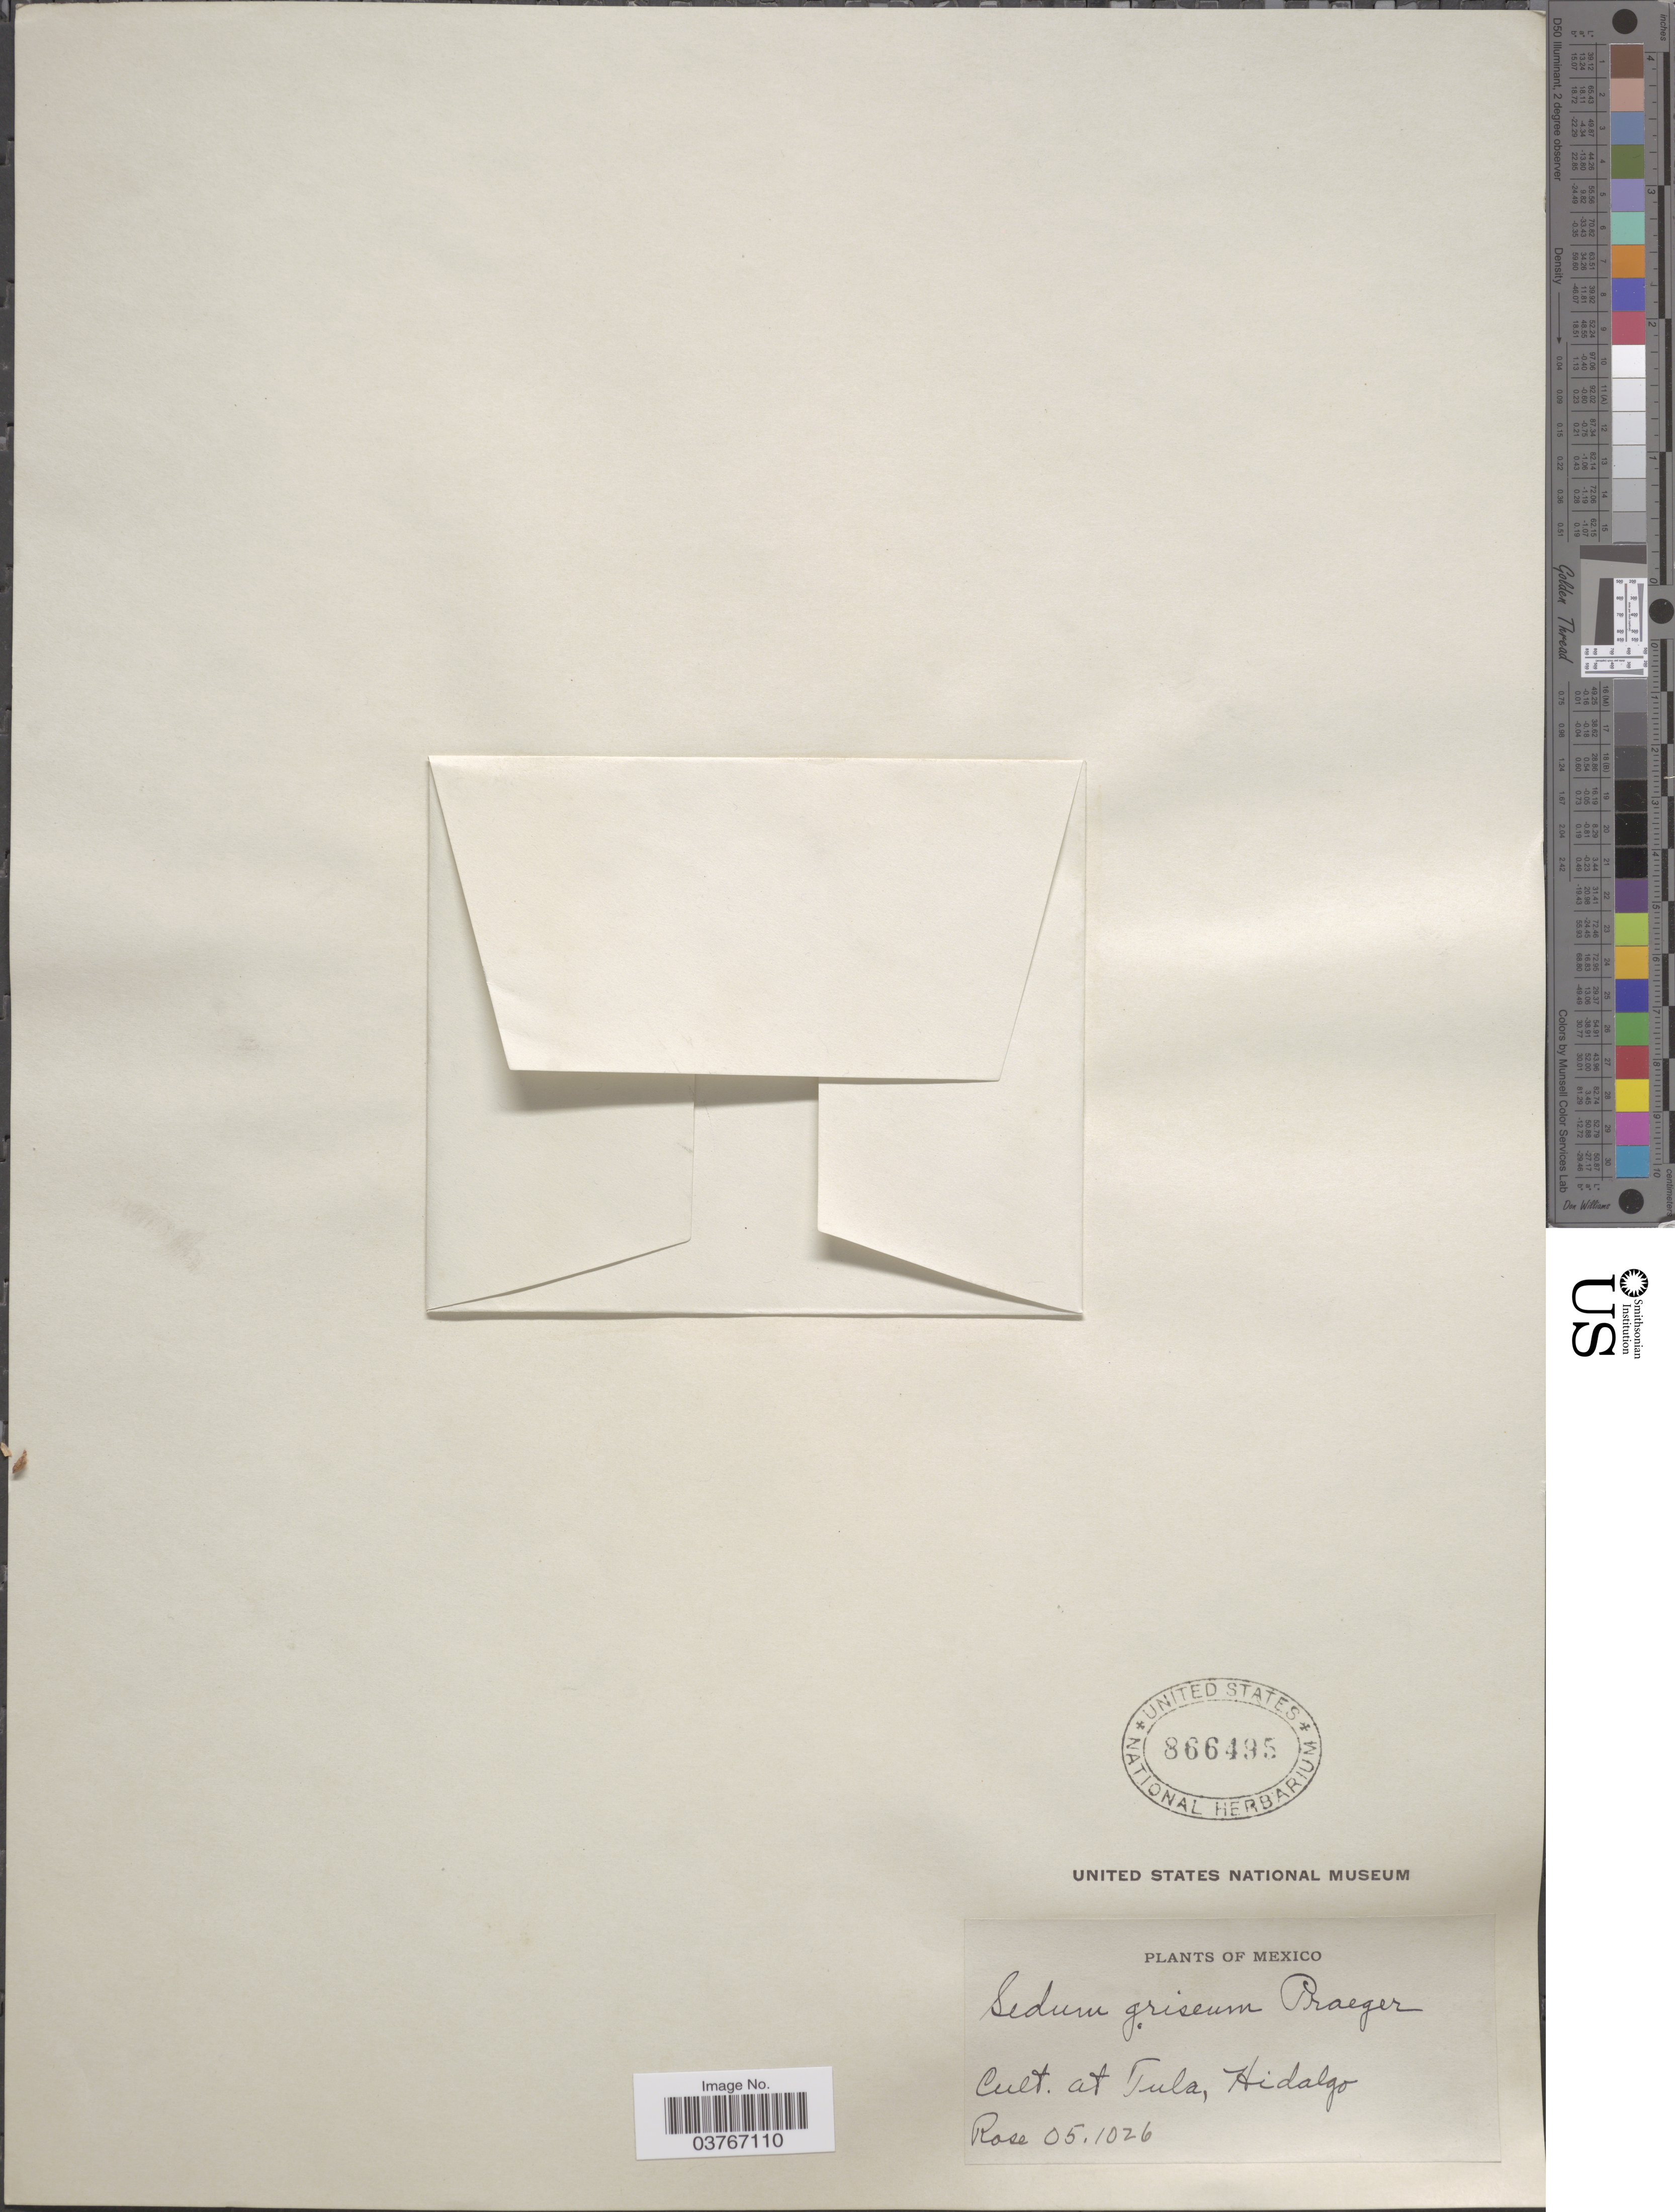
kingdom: Plantae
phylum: Tracheophyta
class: Magnoliopsida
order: Saxifragales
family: Crassulaceae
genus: Sedum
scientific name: Sedum griseum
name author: Praeger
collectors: -- Rose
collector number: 051026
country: Mexico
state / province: Hidalgo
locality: Cult. at Tula.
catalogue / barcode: US 866495